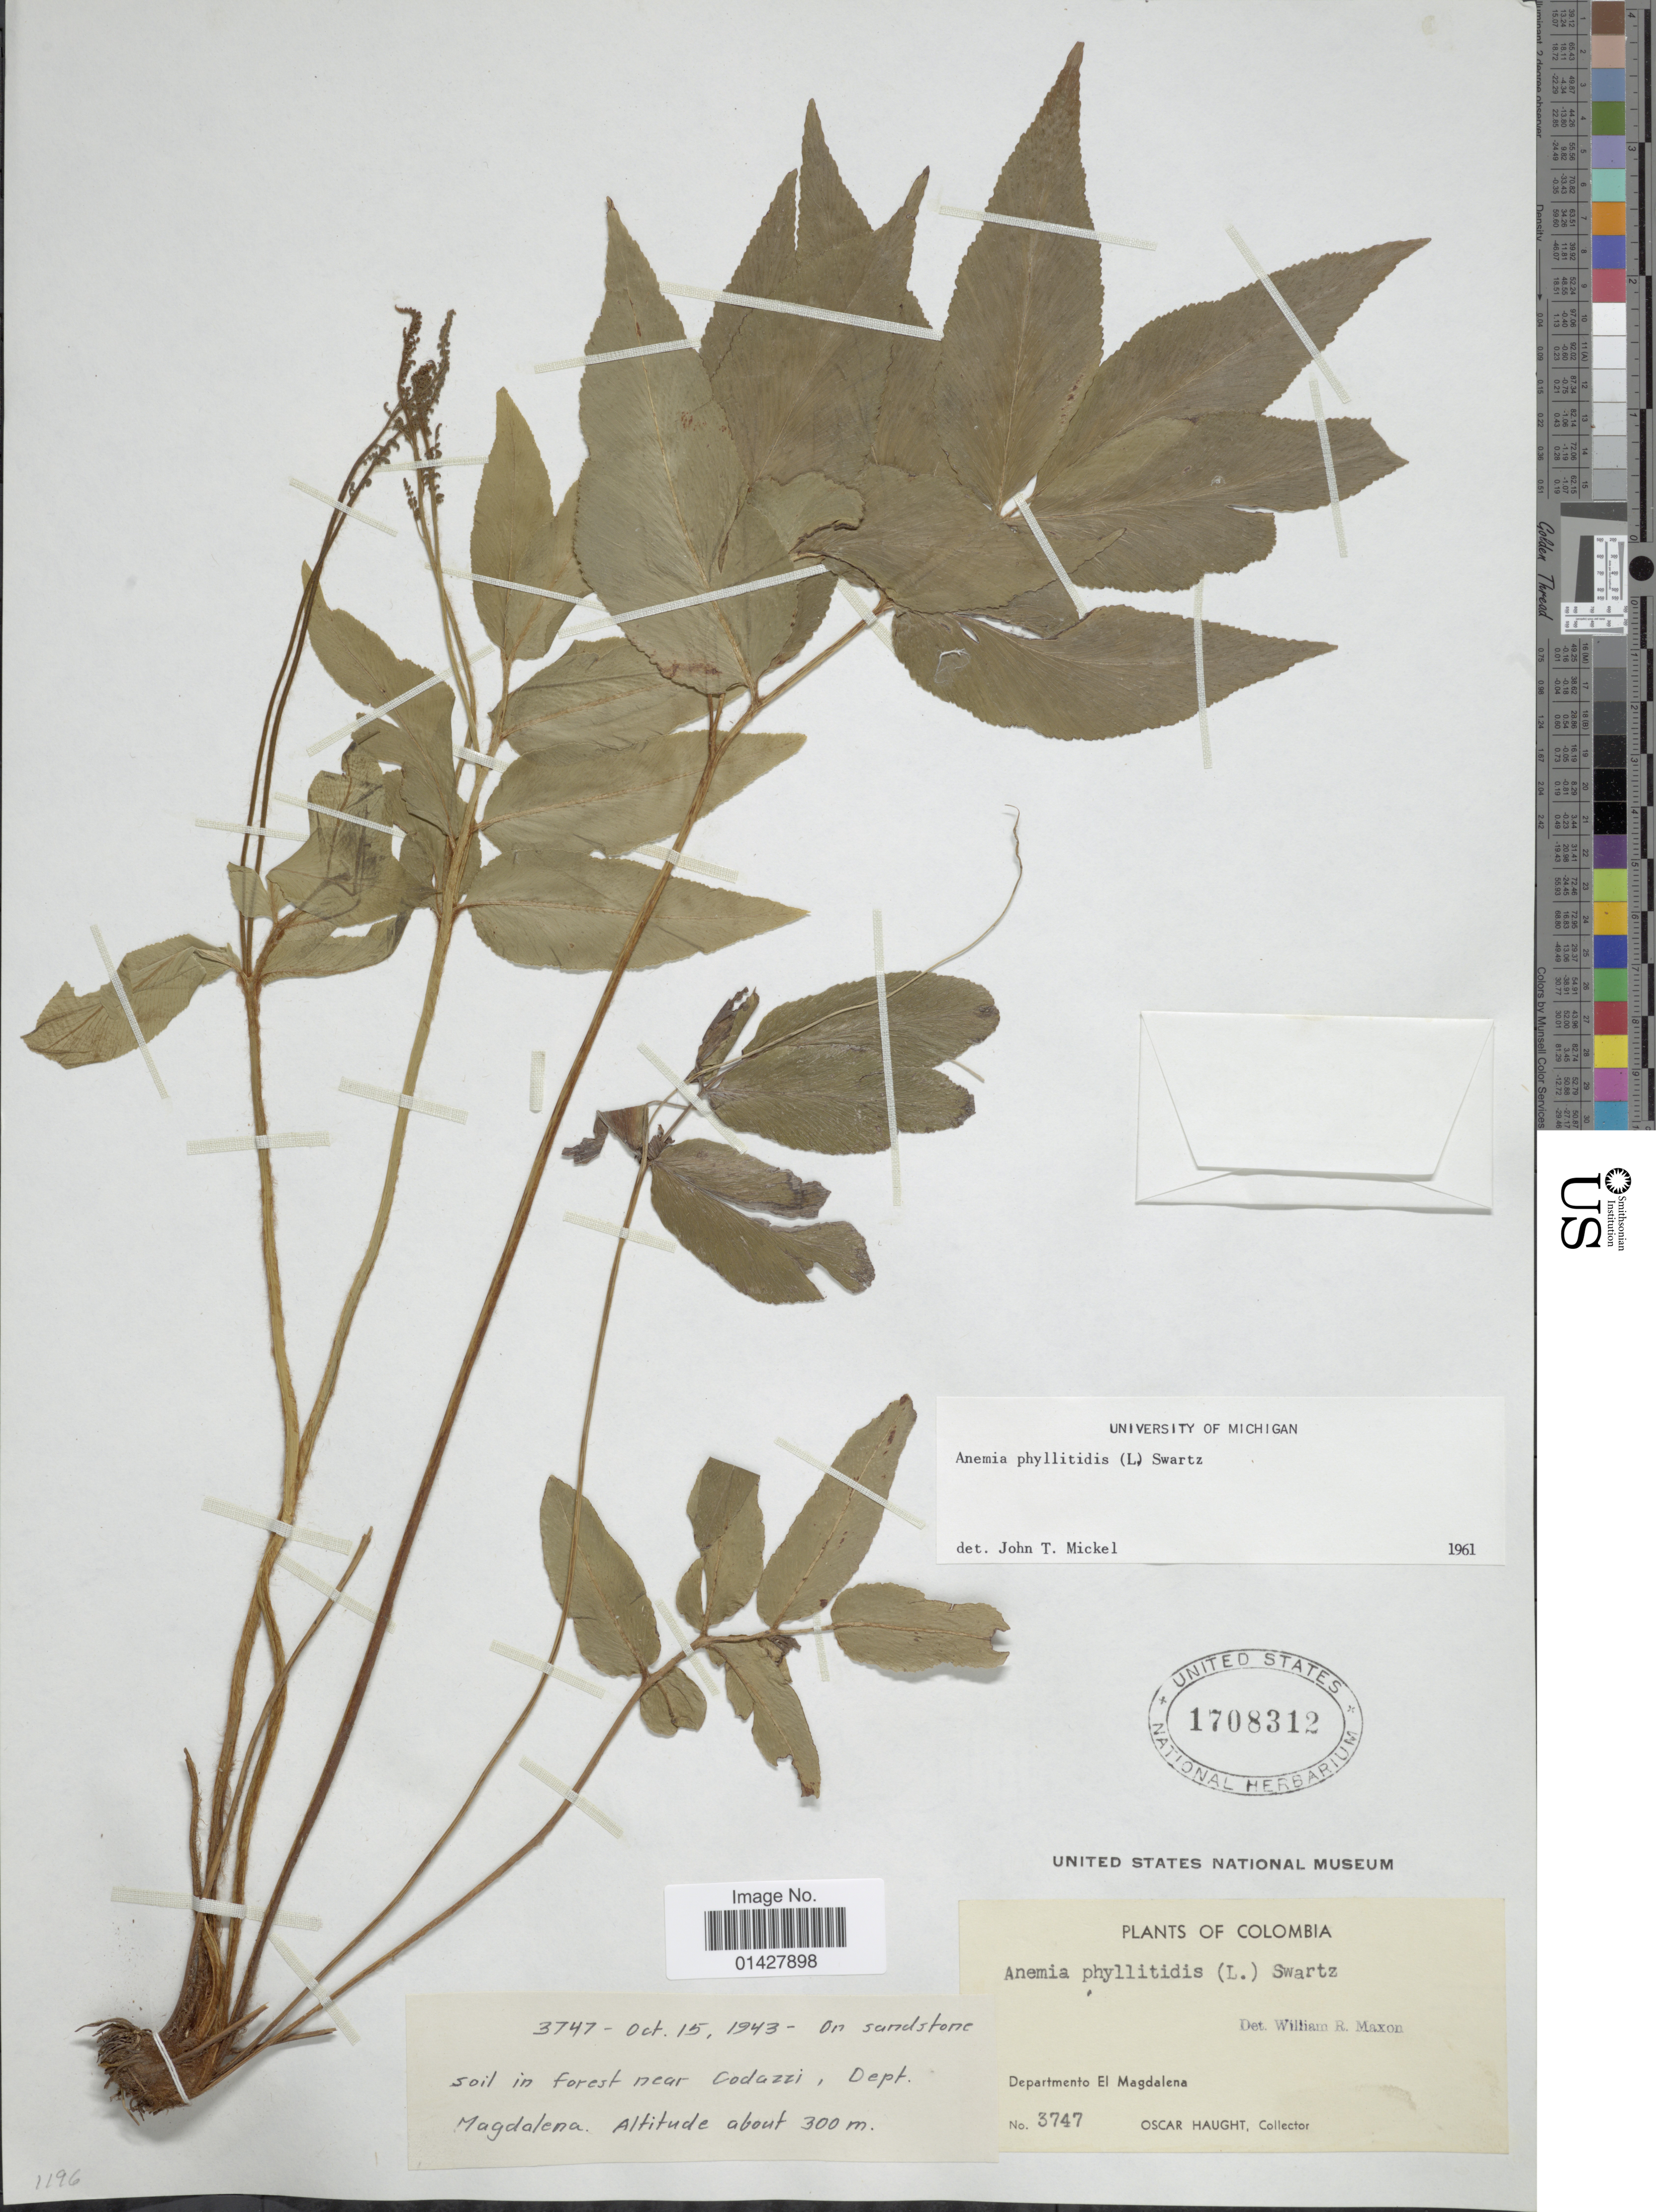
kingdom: Plantae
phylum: Tracheophyta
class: Polypodiopsida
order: Schizaeales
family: Anemiaceae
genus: Anemia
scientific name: Anemia phyllitidis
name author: (L.) Sw.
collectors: O. Haught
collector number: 3747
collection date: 1943-10-15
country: Colombia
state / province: Magdalena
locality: Near Codazzi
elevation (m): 300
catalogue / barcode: US 1708312